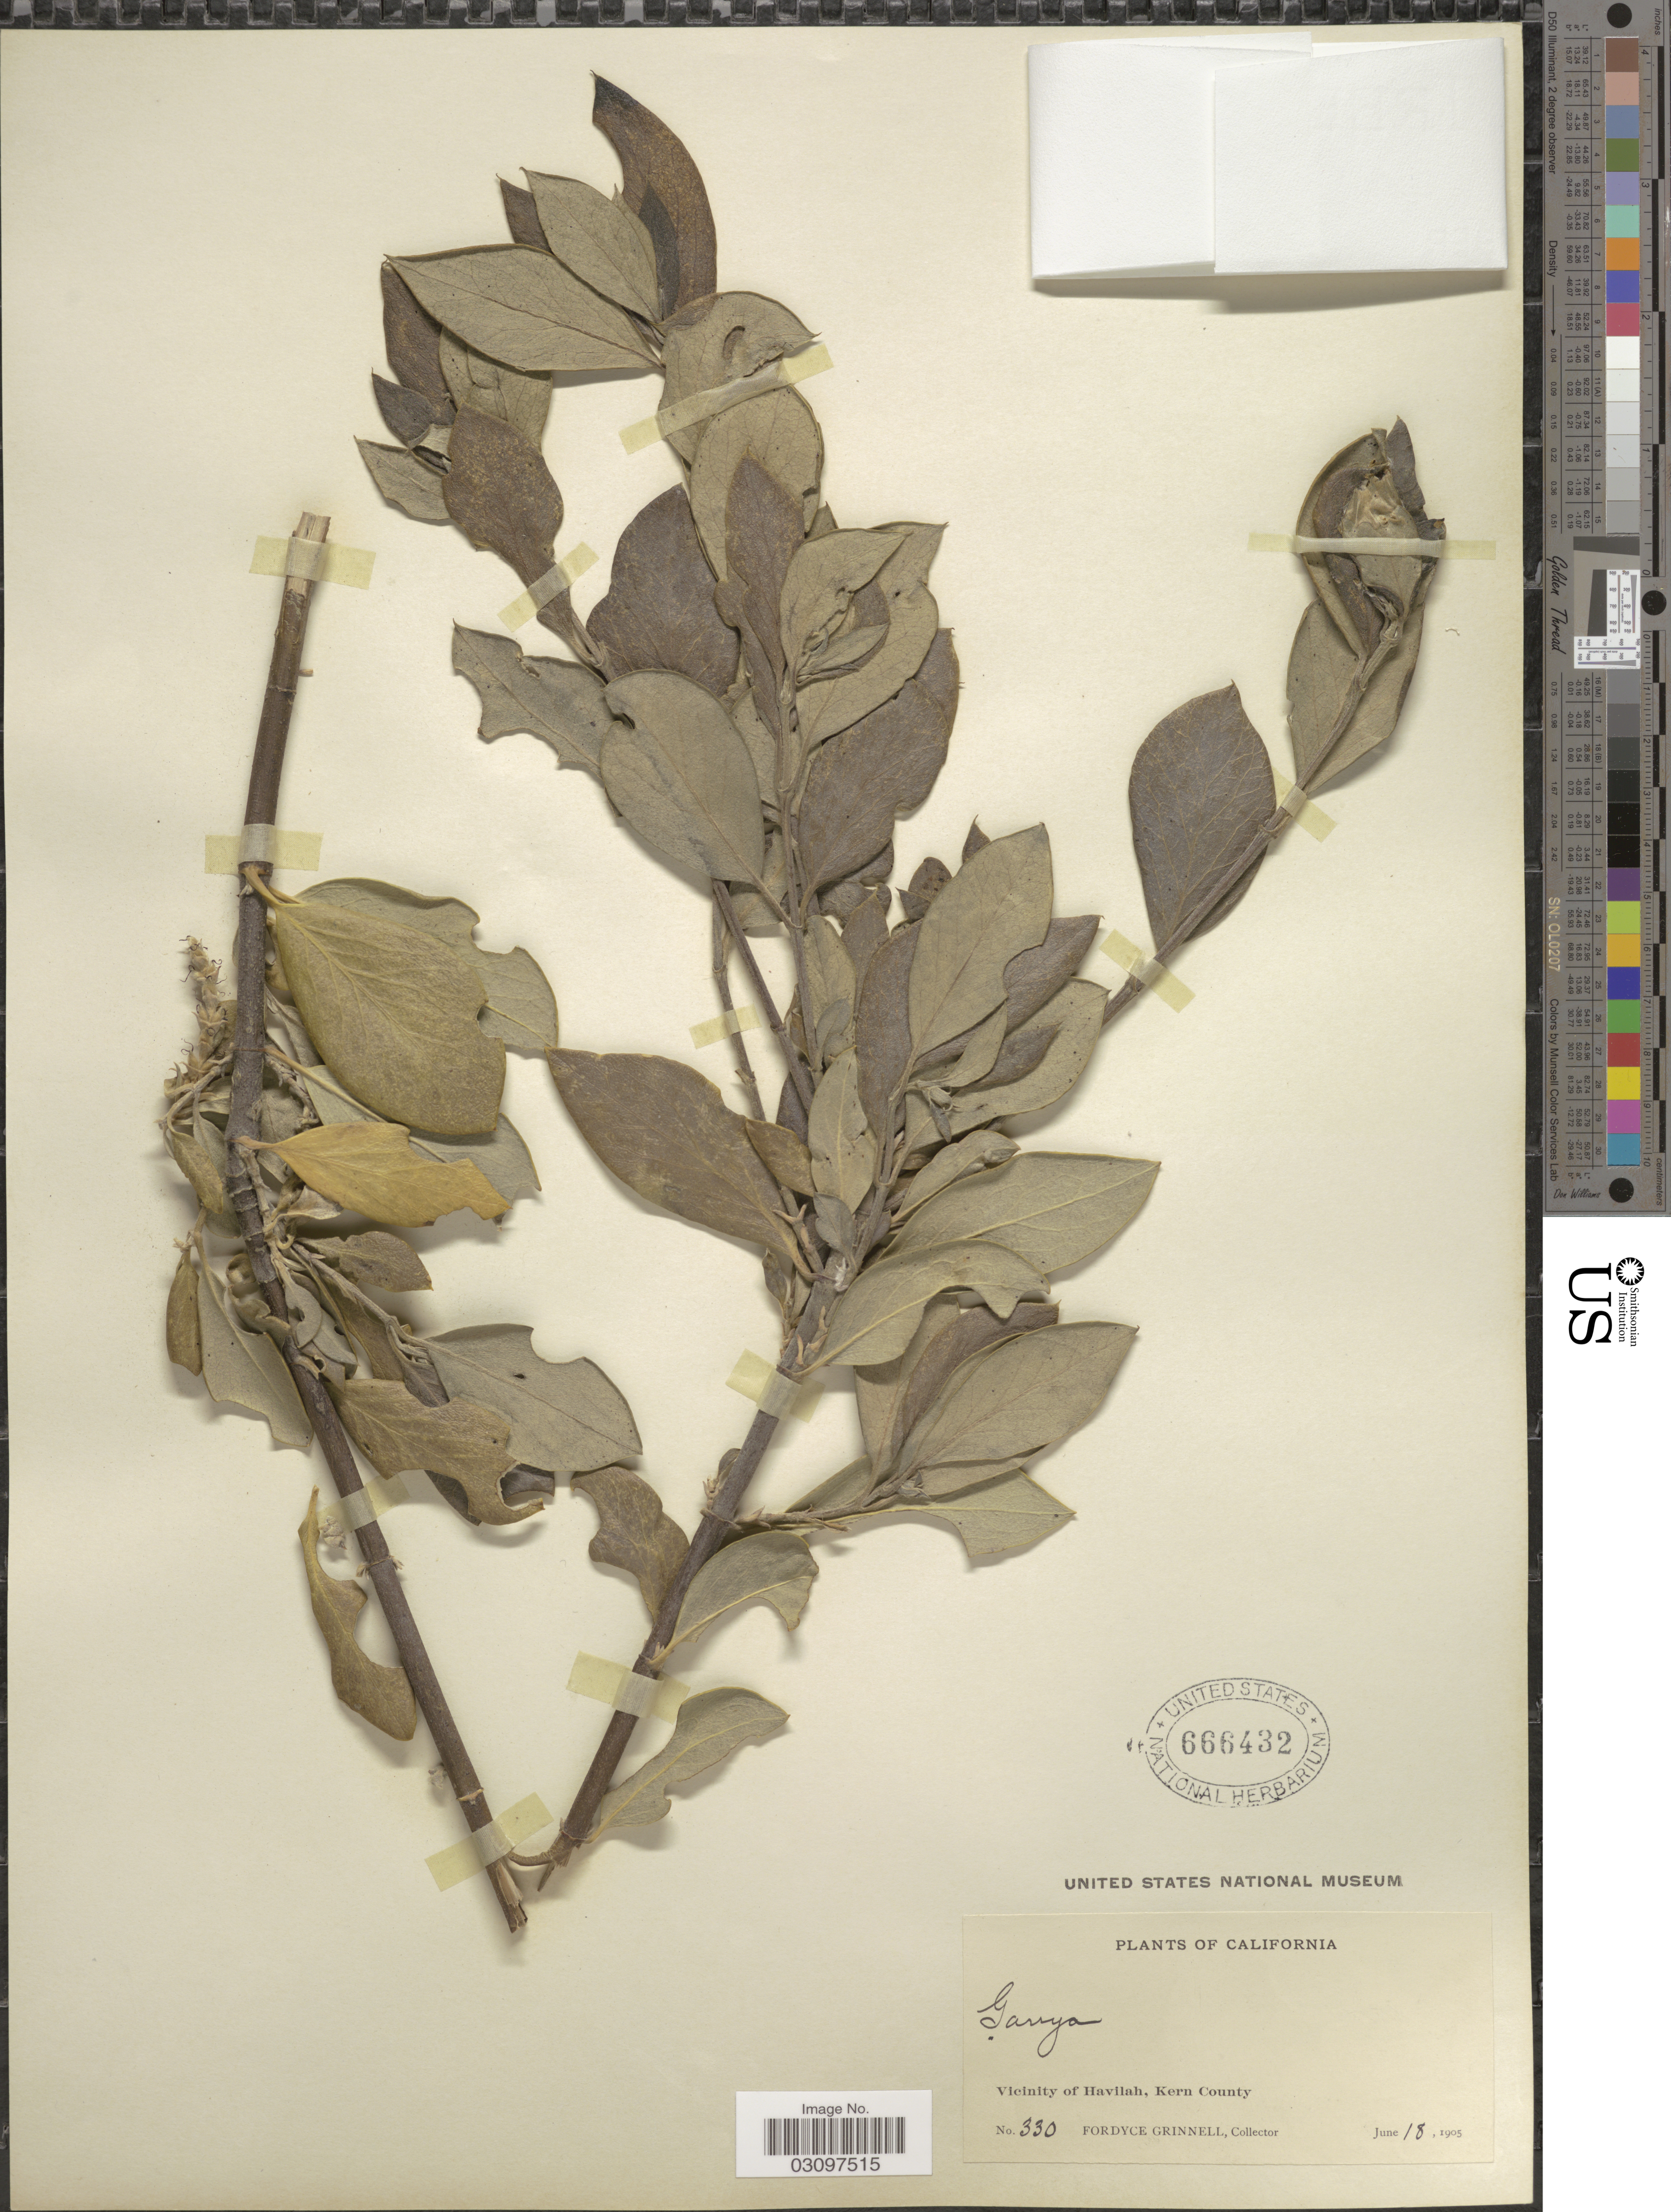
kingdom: Plantae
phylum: Tracheophyta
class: Magnoliopsida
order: Garryales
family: Garryaceae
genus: Garrya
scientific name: Garrya veatchii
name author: Kellogg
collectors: F. Grinnell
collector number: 330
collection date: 1905-06-18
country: United States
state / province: California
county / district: Kern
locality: Vicinity of Havilah, Kern County.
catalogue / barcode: US 666432